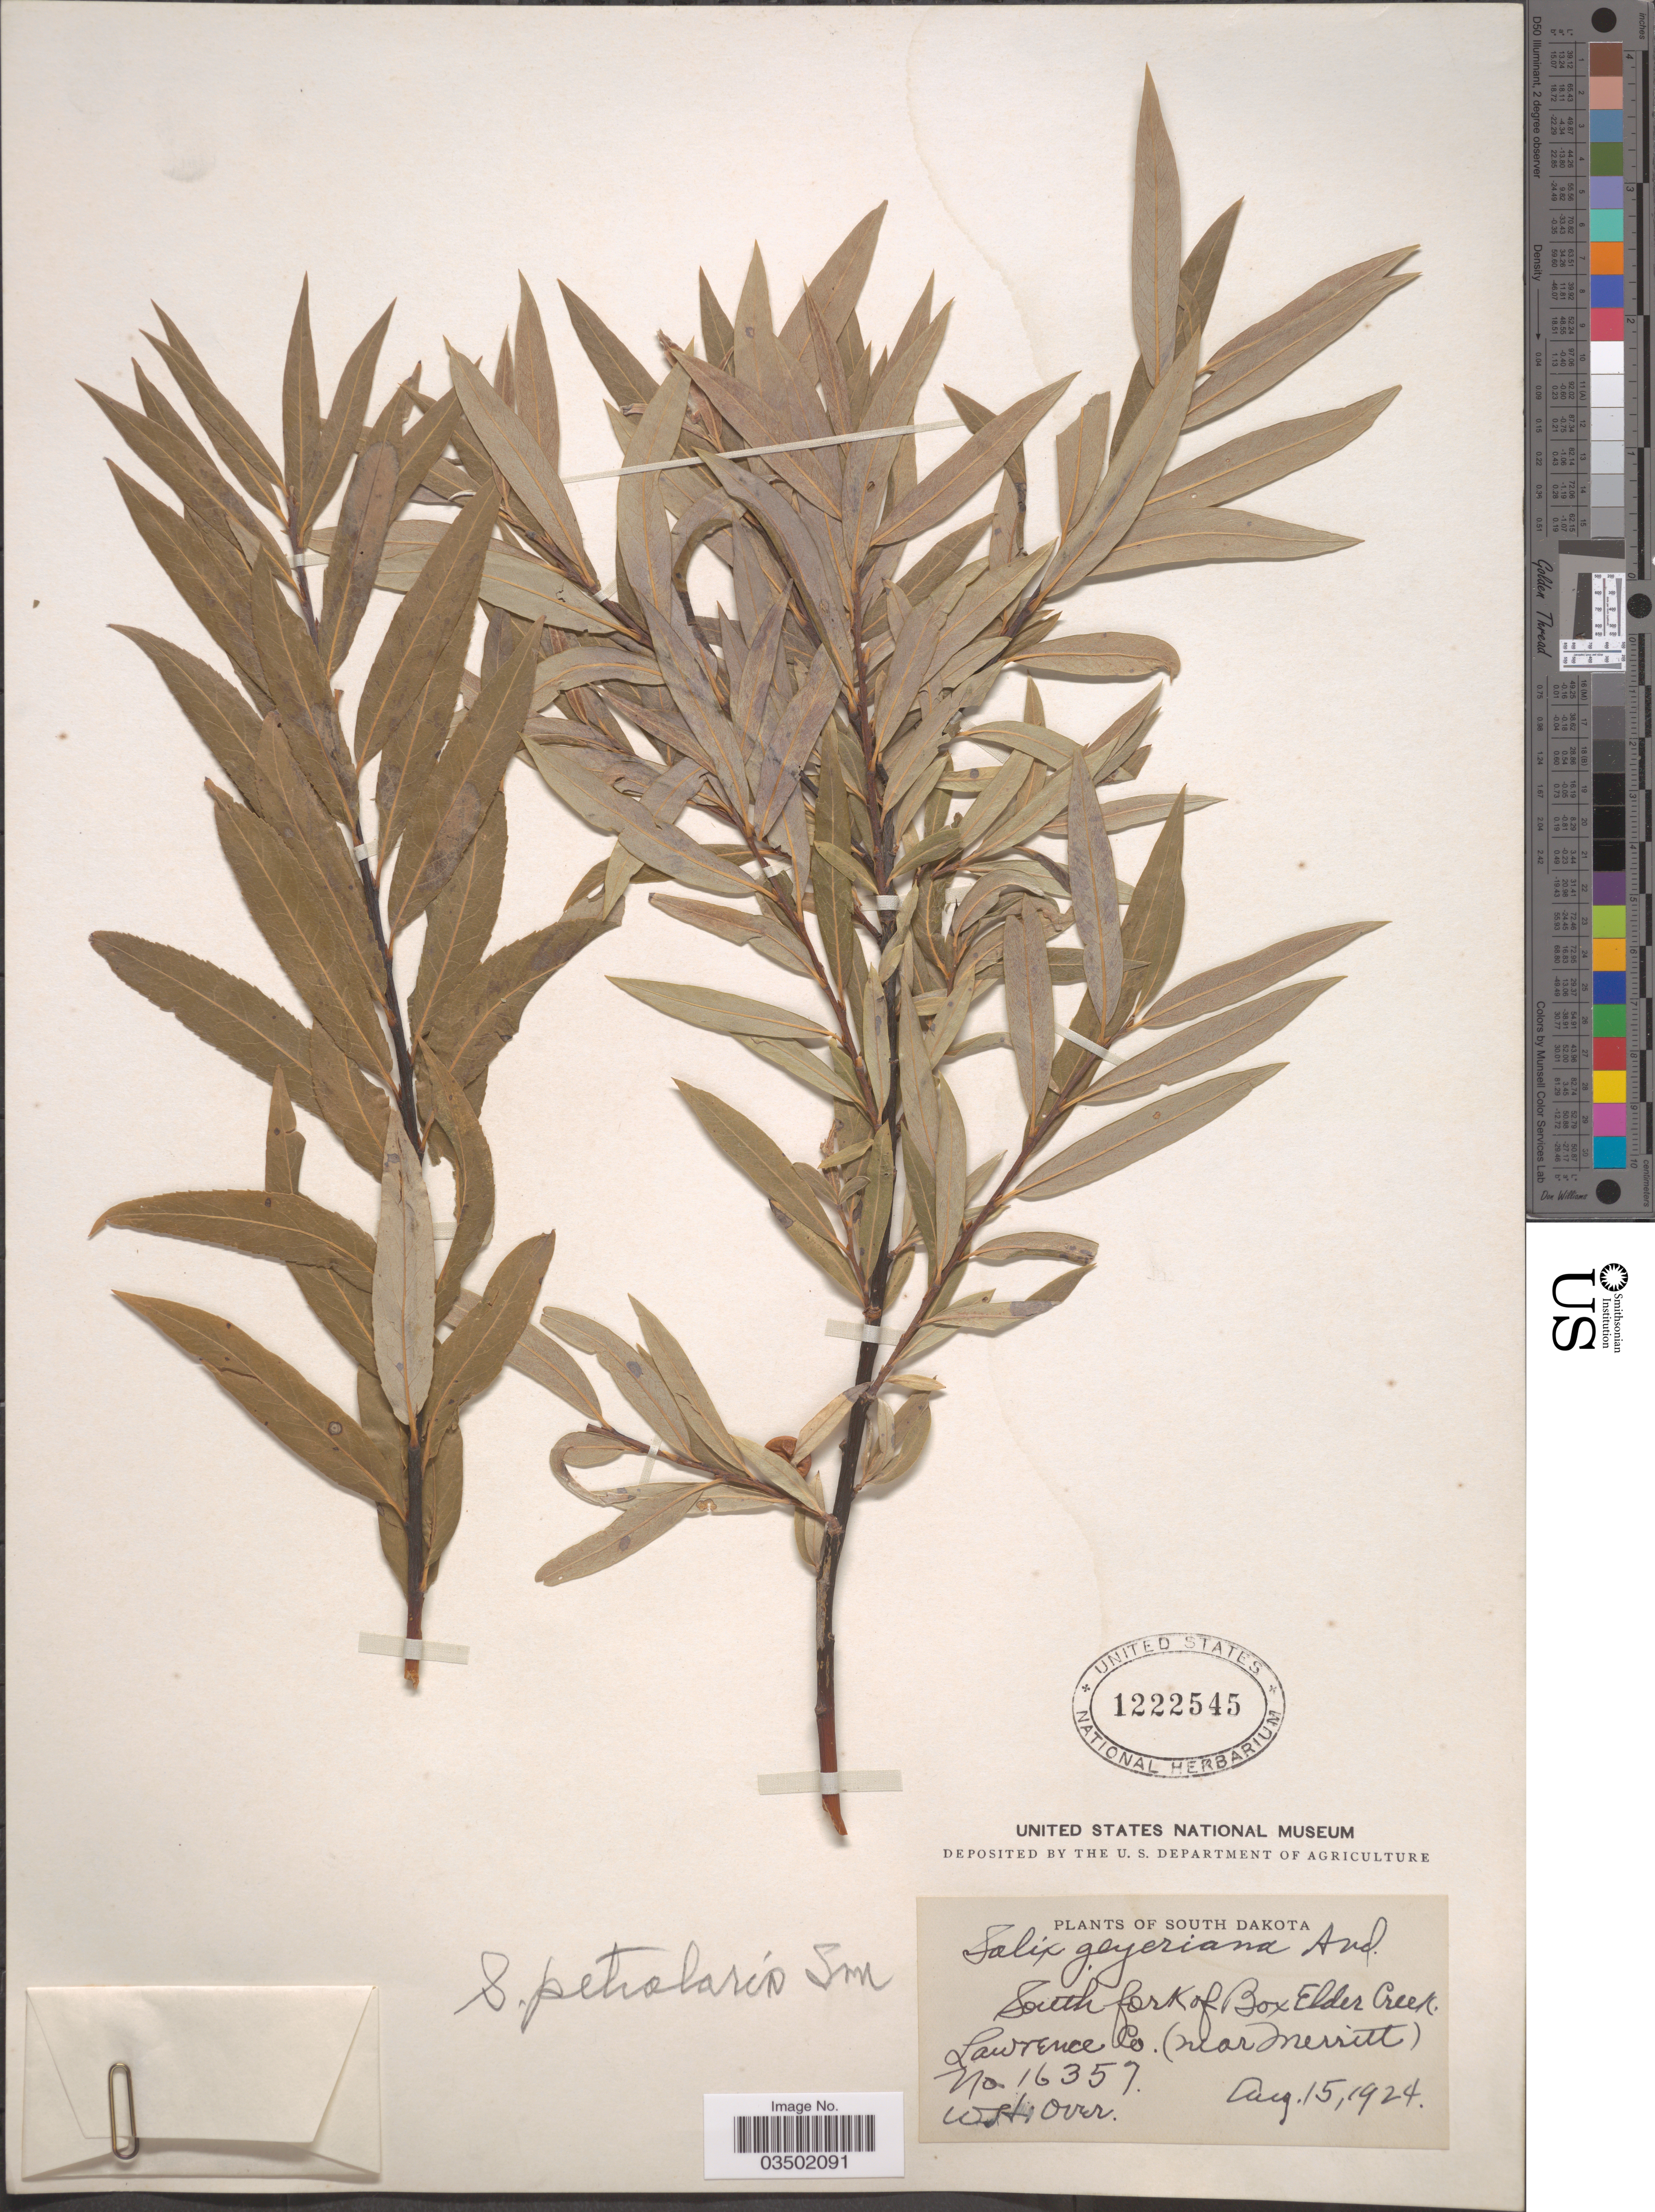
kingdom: Plantae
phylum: Tracheophyta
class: Magnoliopsida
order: Malpighiales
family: Salicaceae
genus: Salix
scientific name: Salix petiolaris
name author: Sm.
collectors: W. Over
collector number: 16357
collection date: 1924-08-15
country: United States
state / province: South Dakota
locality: South fork of Box Elder Creek. Lawrence Co. (near Merritt).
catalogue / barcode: US 1222545